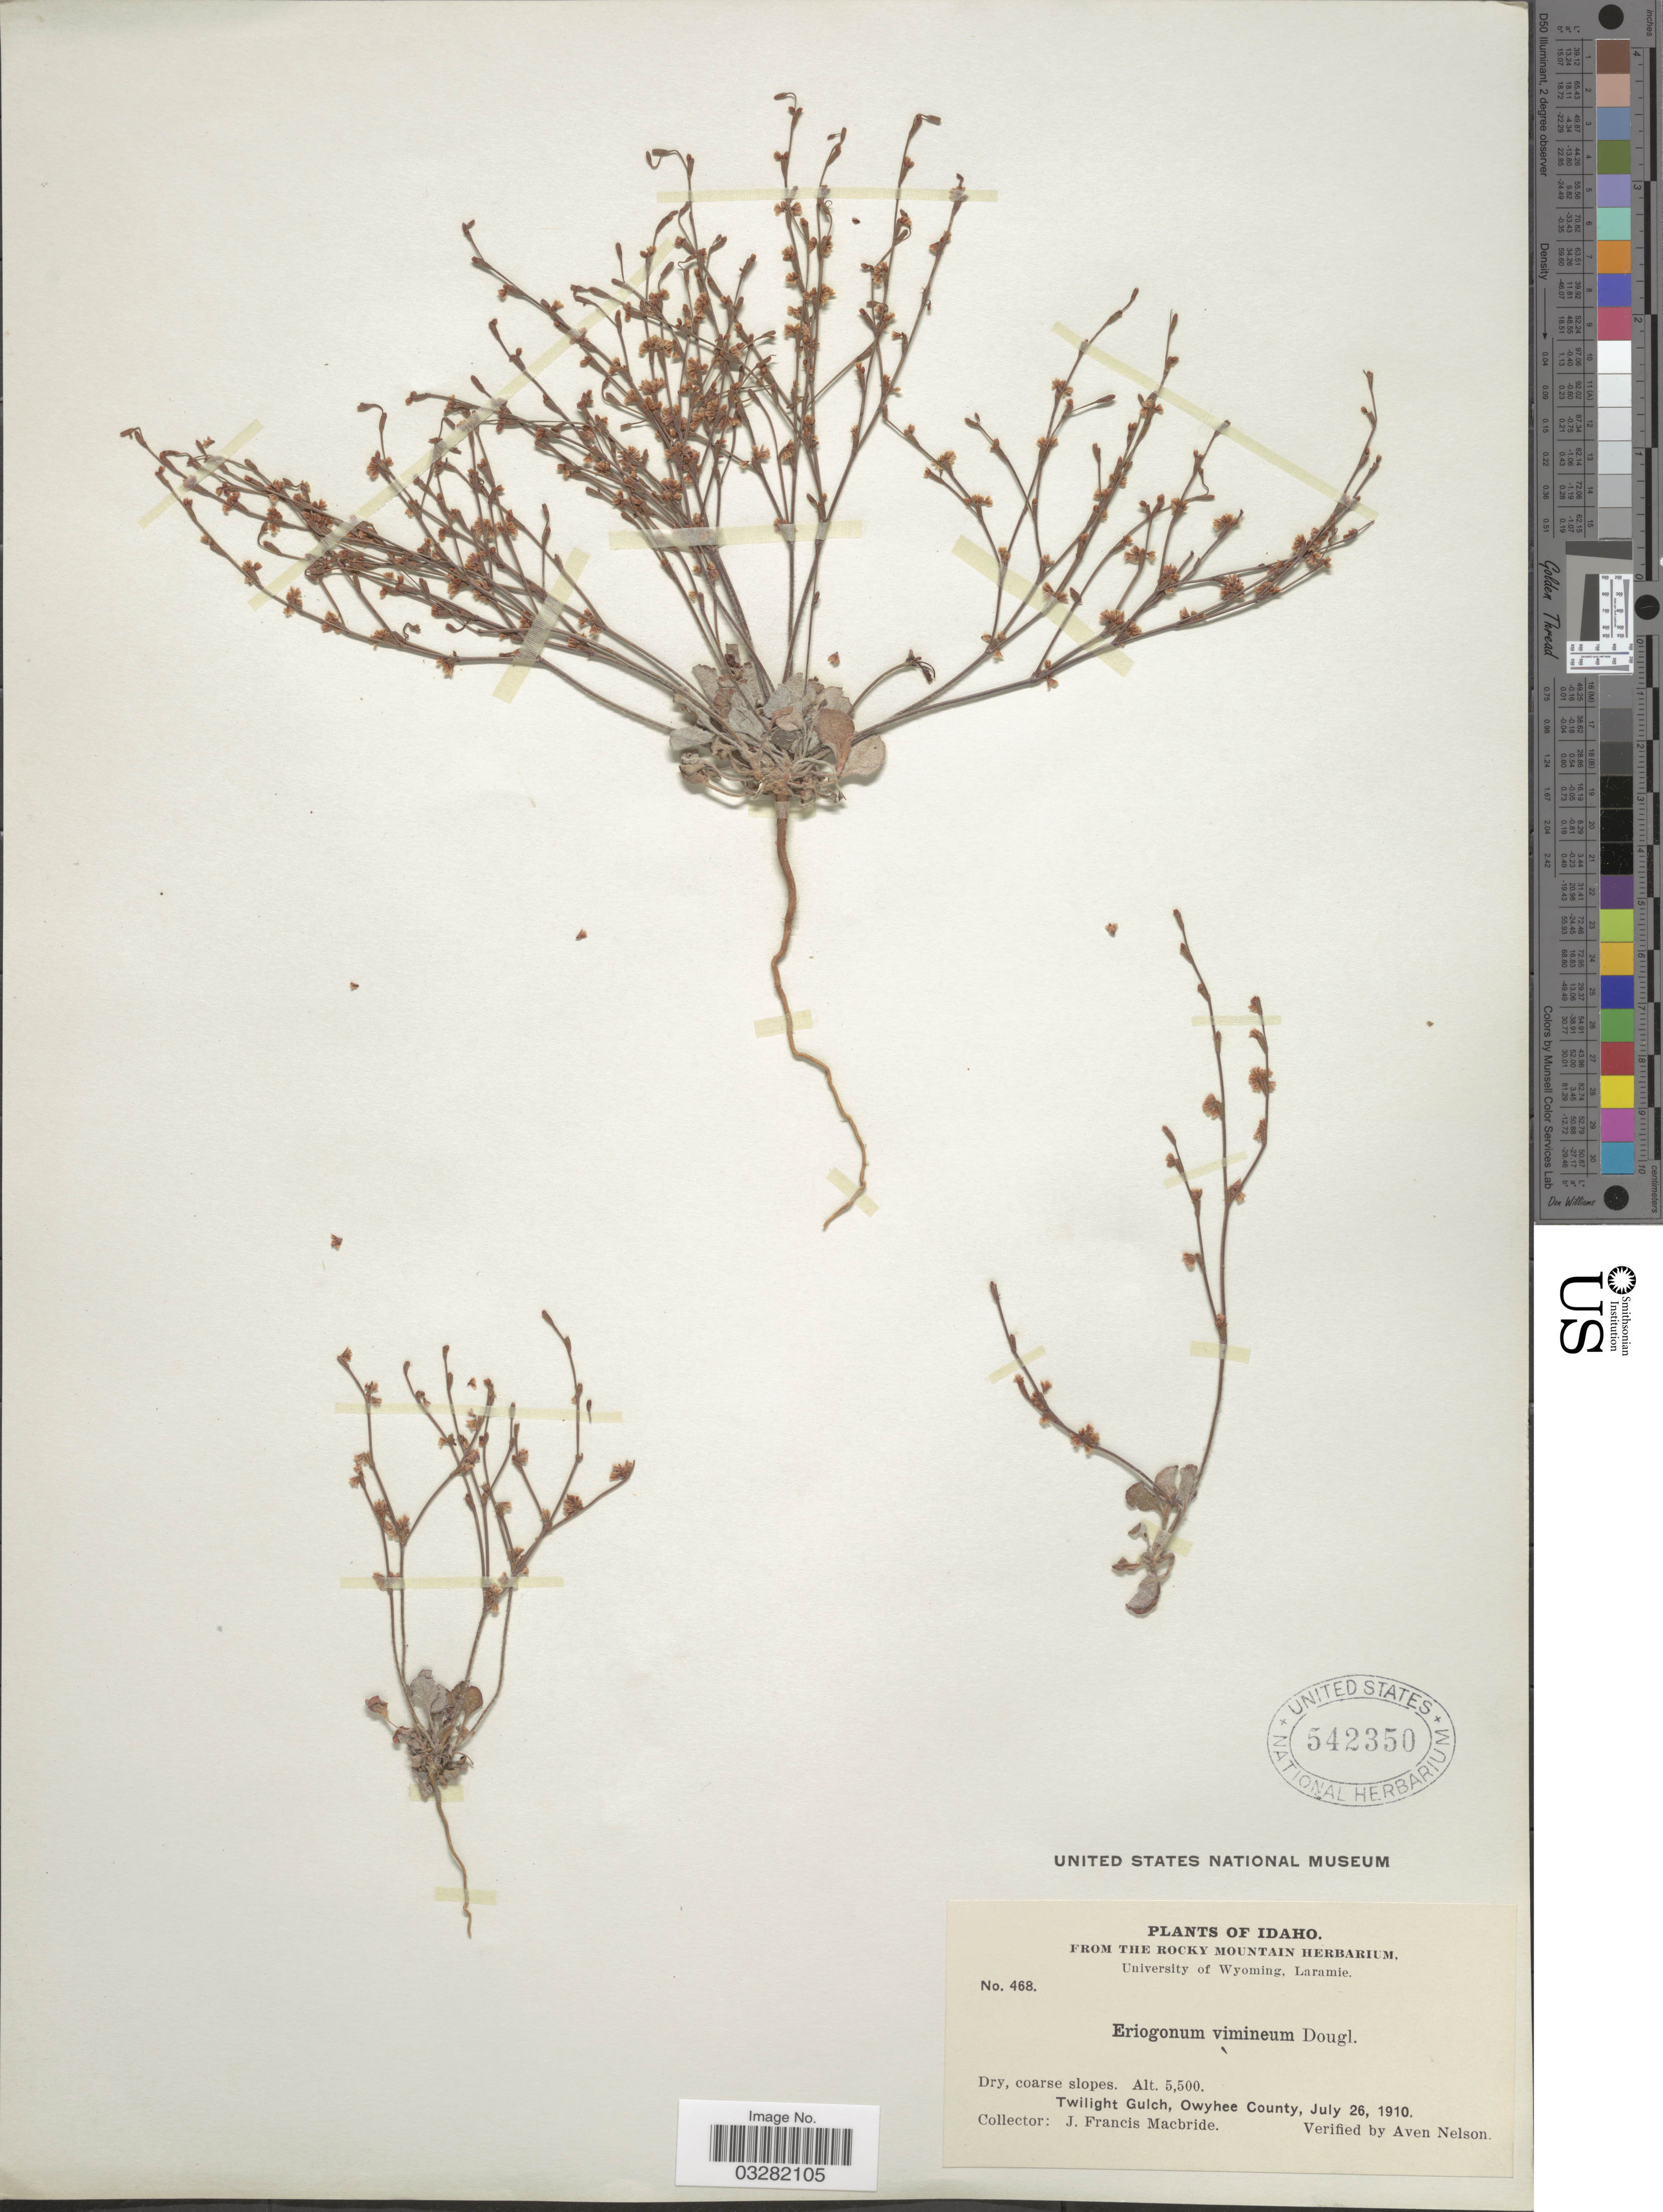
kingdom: Plantae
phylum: Tracheophyta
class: Magnoliopsida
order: Caryophyllales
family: Polygonaceae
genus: Eriogonum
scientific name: Eriogonum vimineum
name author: Douglas ex Benth.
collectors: J. F. Macbride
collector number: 468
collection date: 1910-07-26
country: United States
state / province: Idaho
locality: Twilight, Gulch, Owyhee County.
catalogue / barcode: US 542350